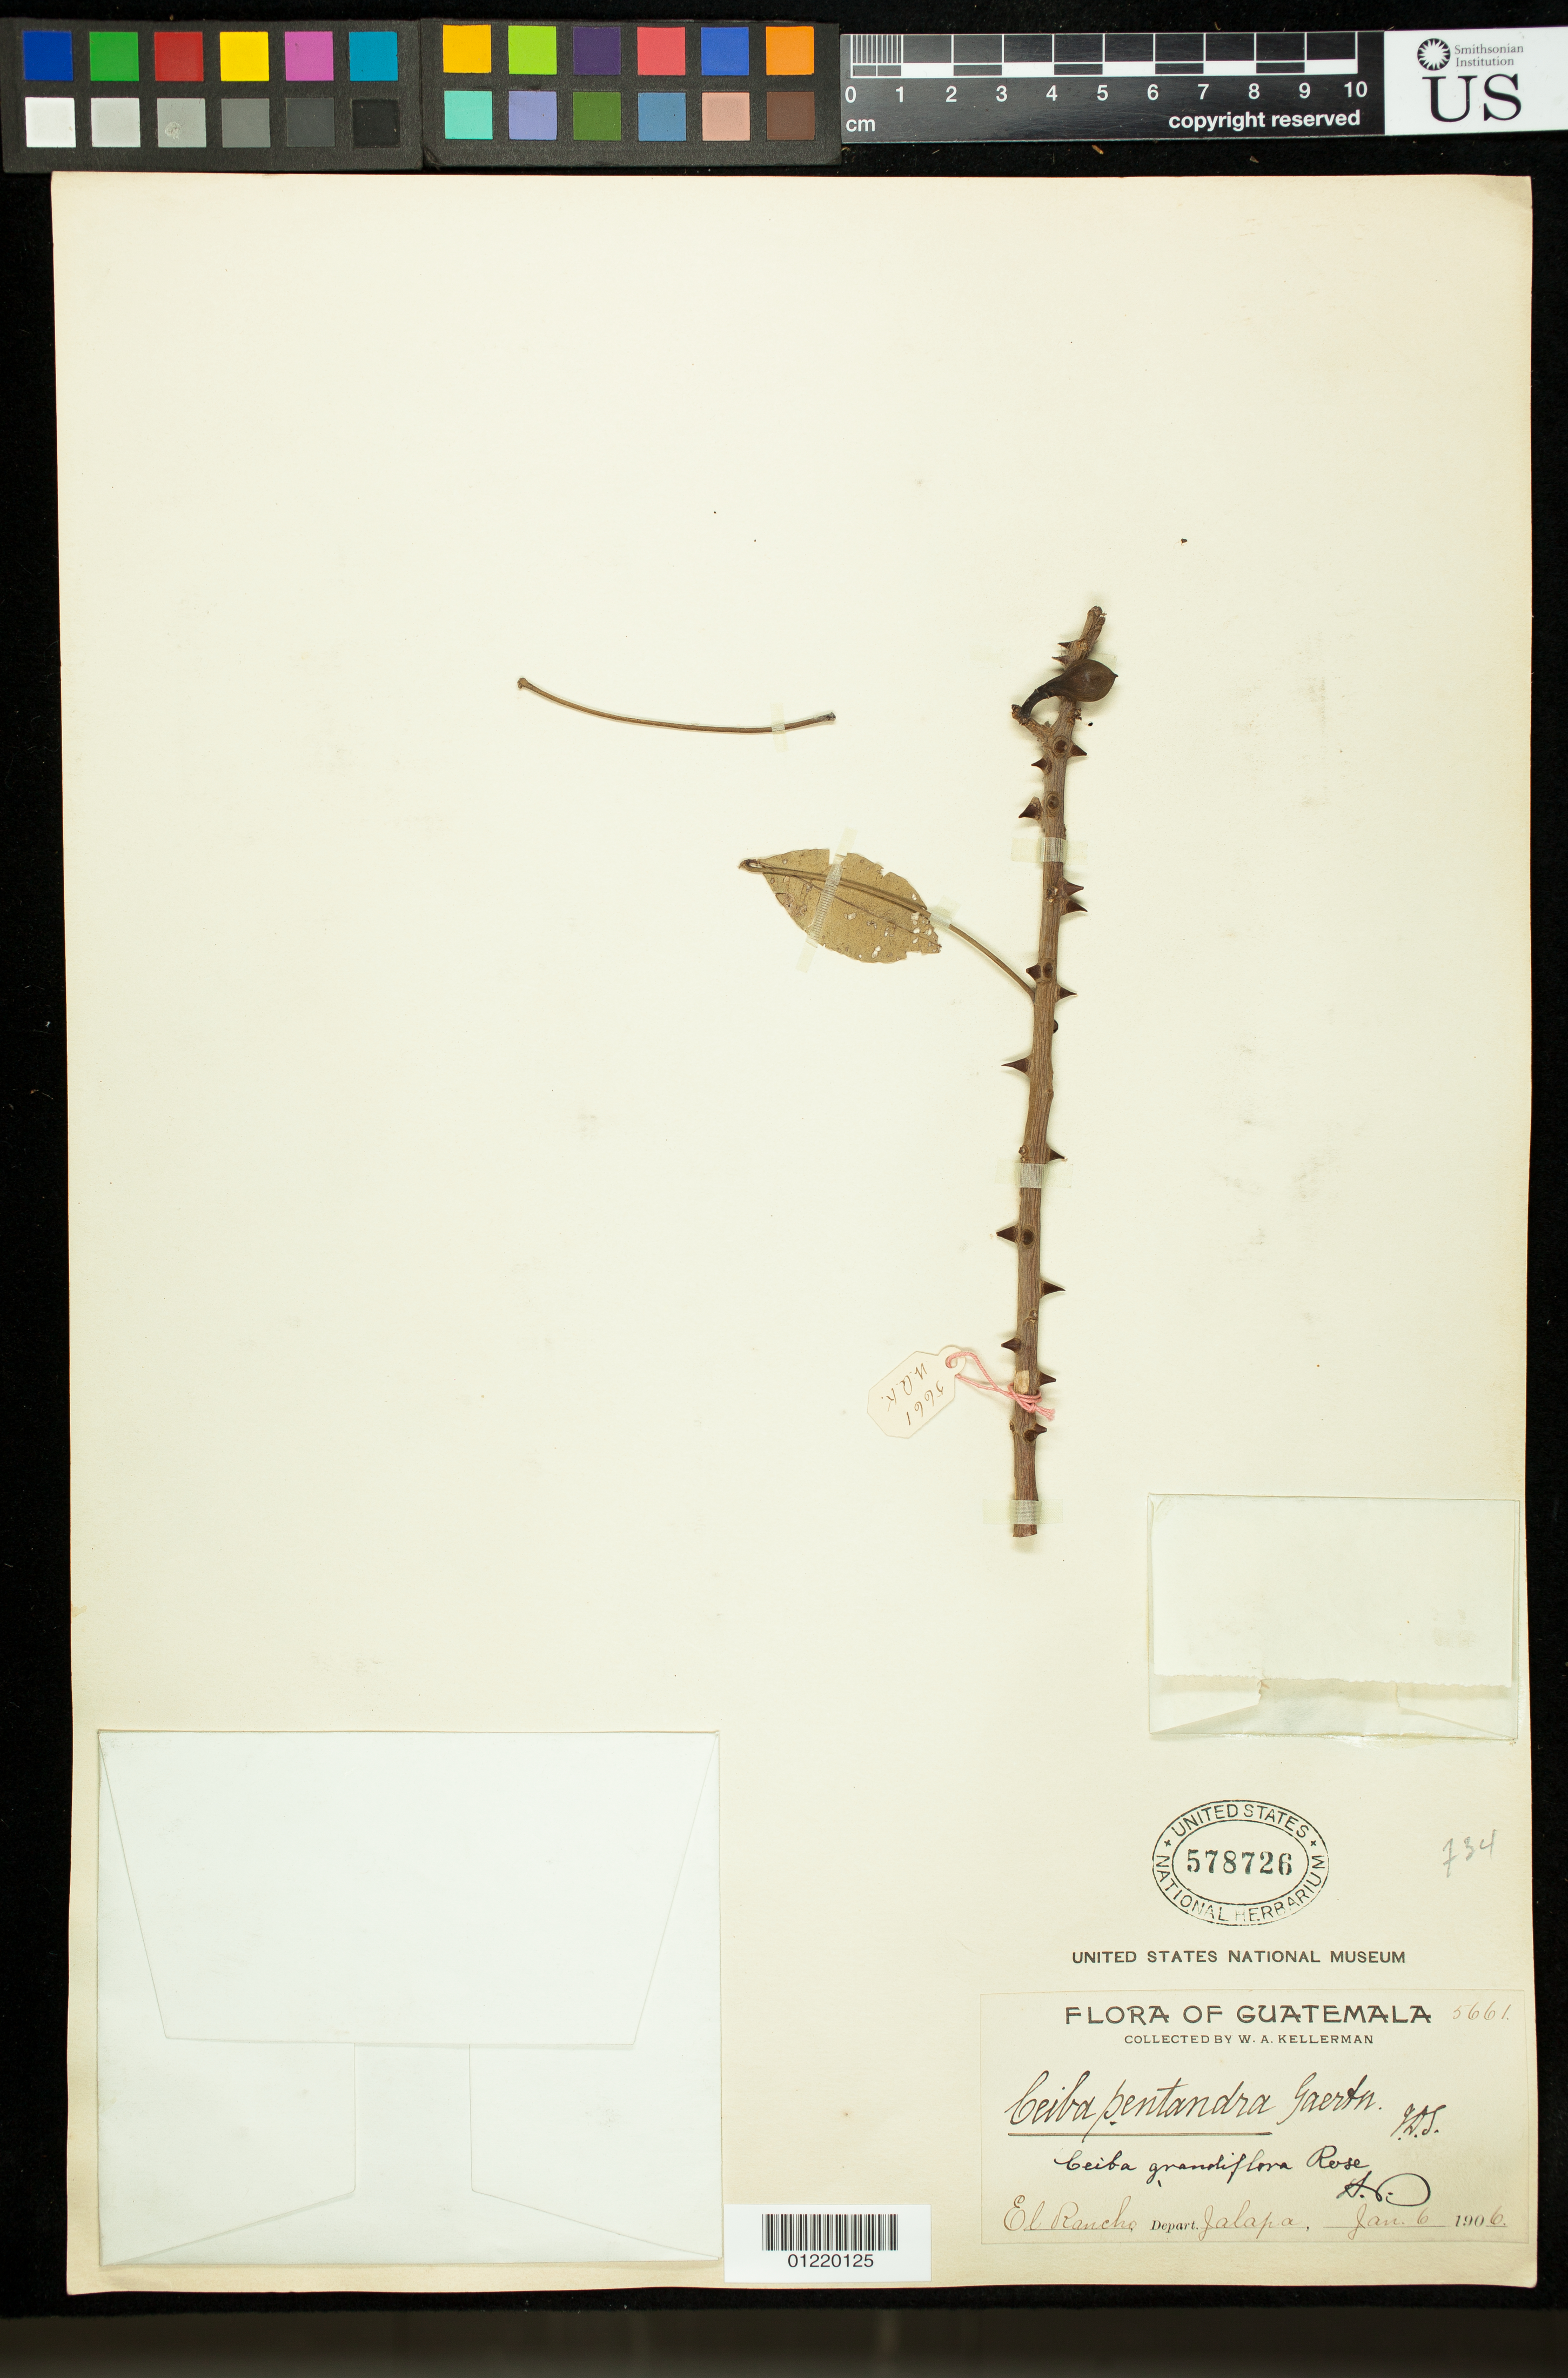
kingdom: Plantae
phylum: Tracheophyta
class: Magnoliopsida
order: Malvales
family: Malvaceae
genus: Ceiba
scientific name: Ceiba parvifolia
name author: Rose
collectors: W. A. Kellerman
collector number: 5661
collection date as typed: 1/6/1906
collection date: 1906-01-06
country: Guatemala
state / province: Jalapa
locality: El Rancho, Depart. Jalapa.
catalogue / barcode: US 578726